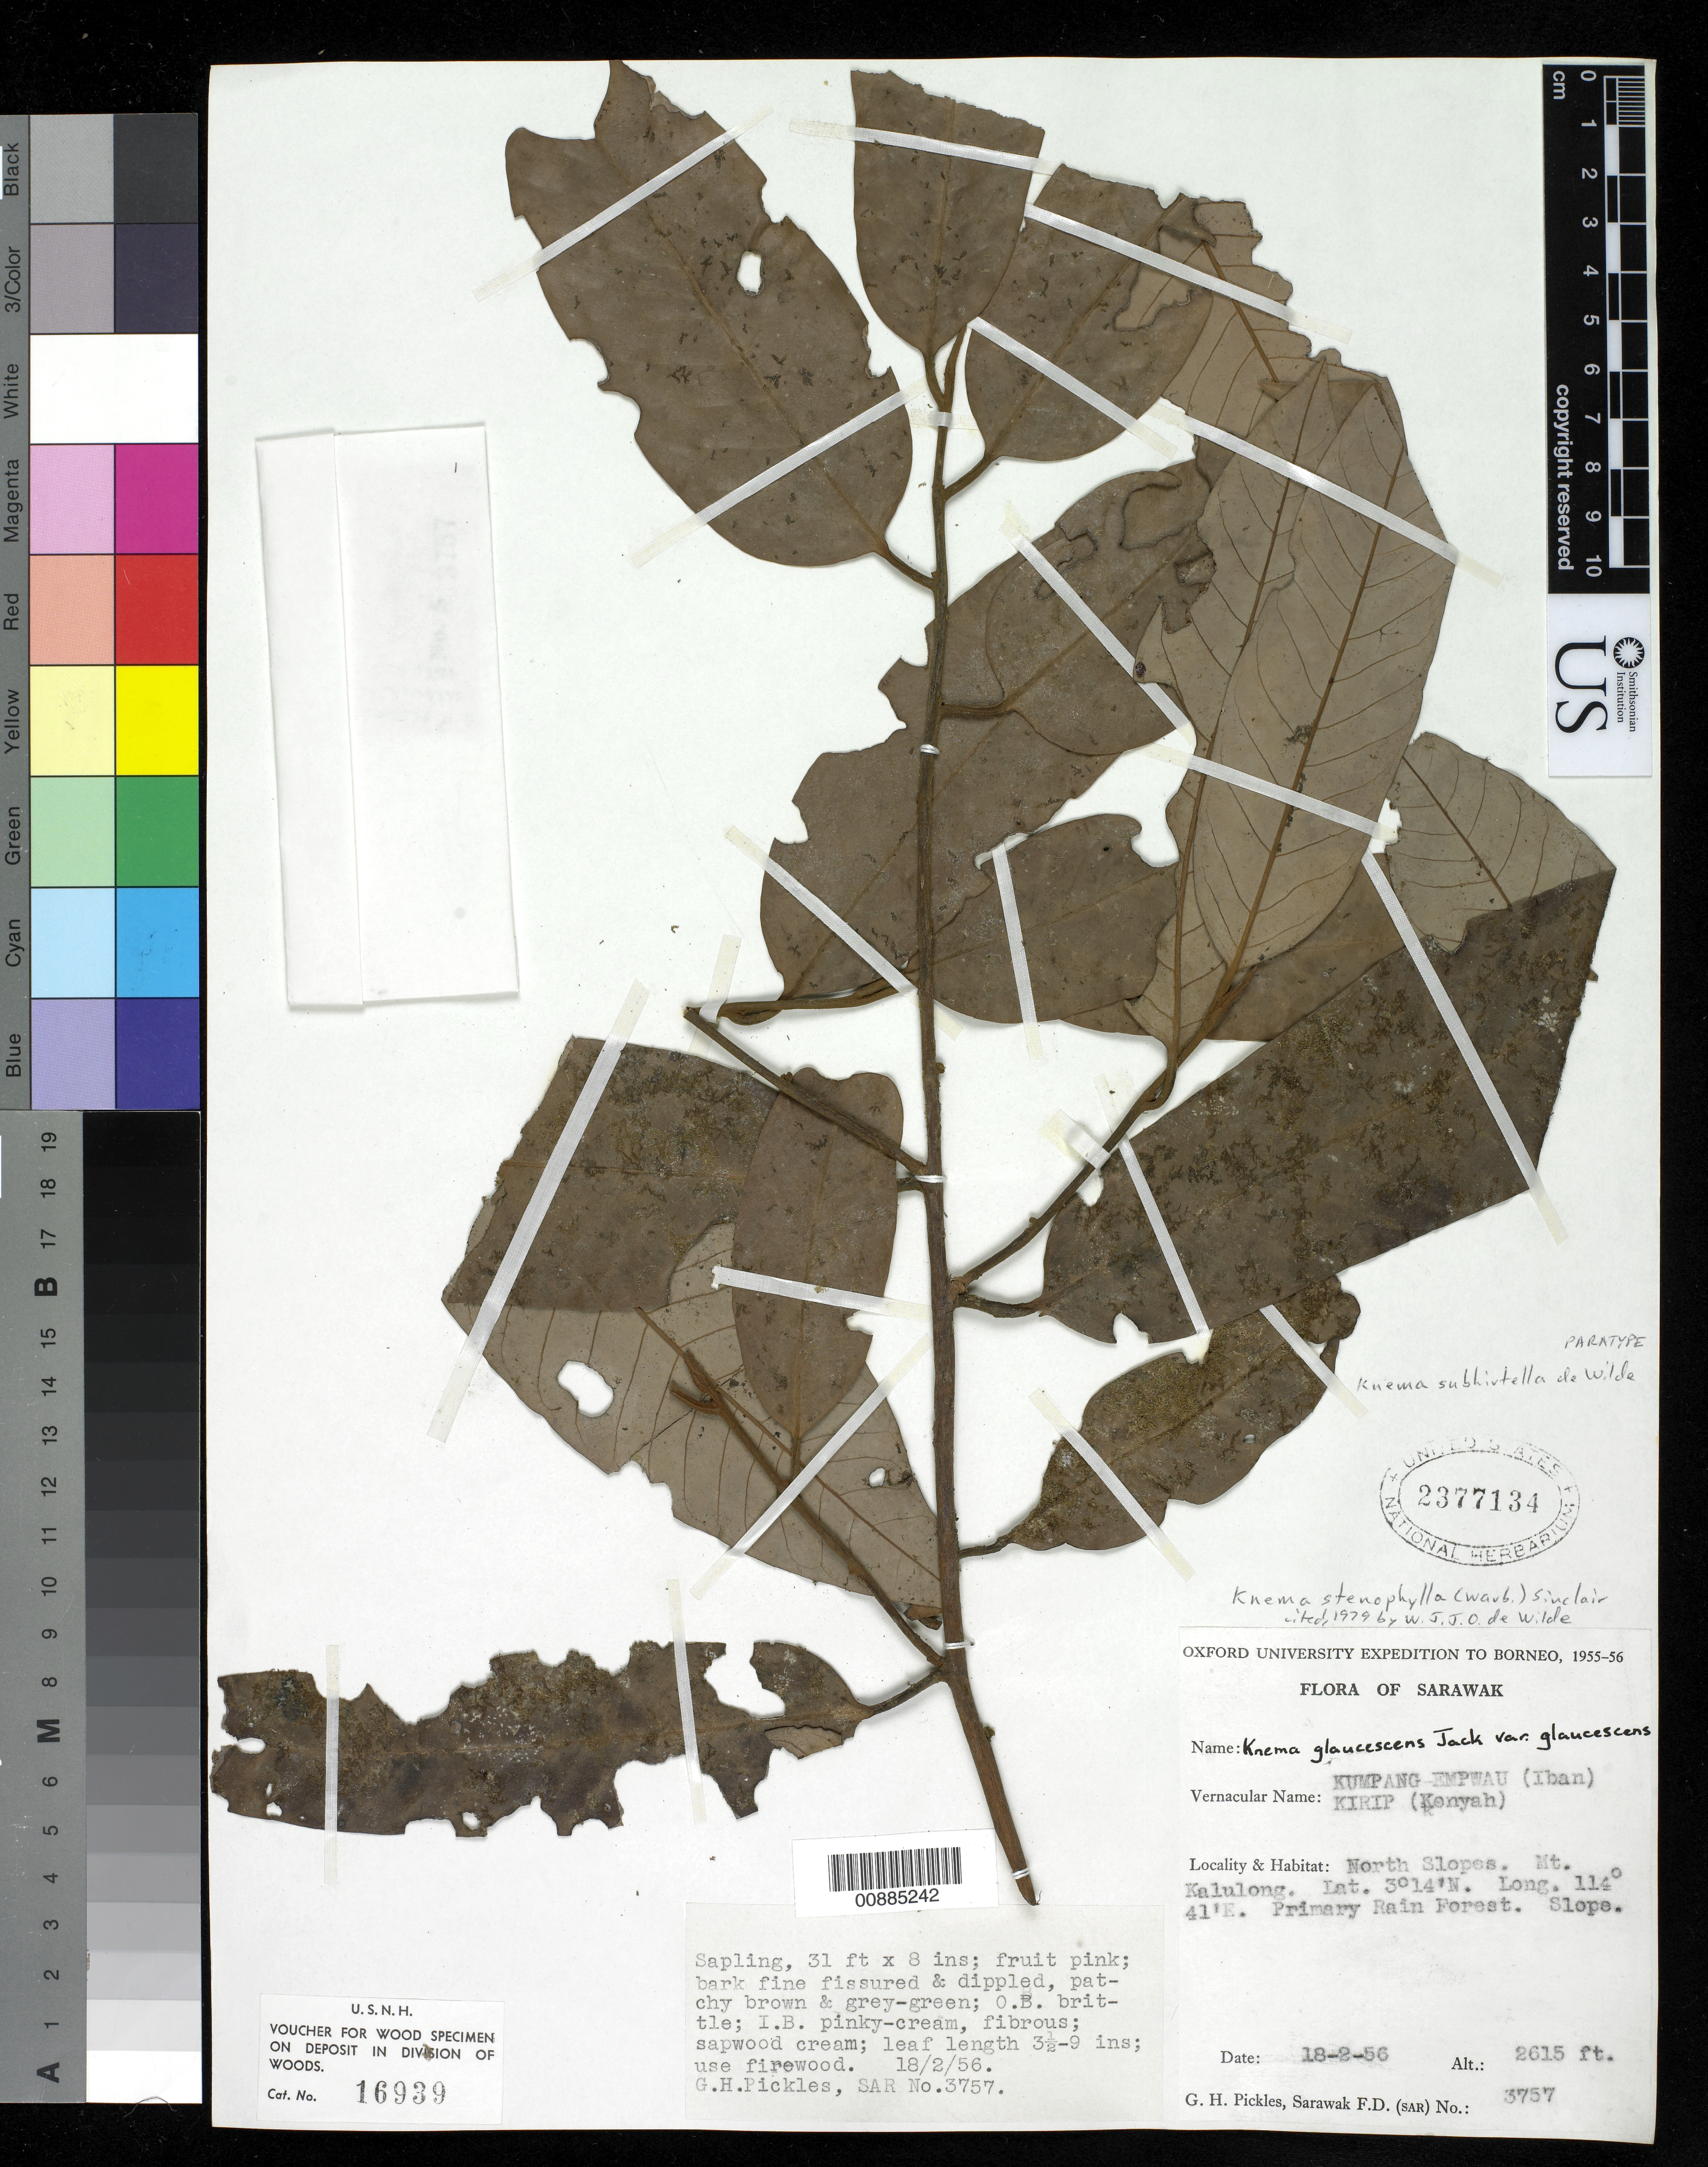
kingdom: Plantae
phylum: Tracheophyta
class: Magnoliopsida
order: Magnoliales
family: Myristicaceae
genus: Knema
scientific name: Knema subhirtella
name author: W.J. de Wilde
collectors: G. Pickles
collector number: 3757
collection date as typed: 18 Feb 1956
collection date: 1956-02-18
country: Malaysia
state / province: Sarawak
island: Borneo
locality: Mt. Kalulong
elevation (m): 797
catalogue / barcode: US 2377134